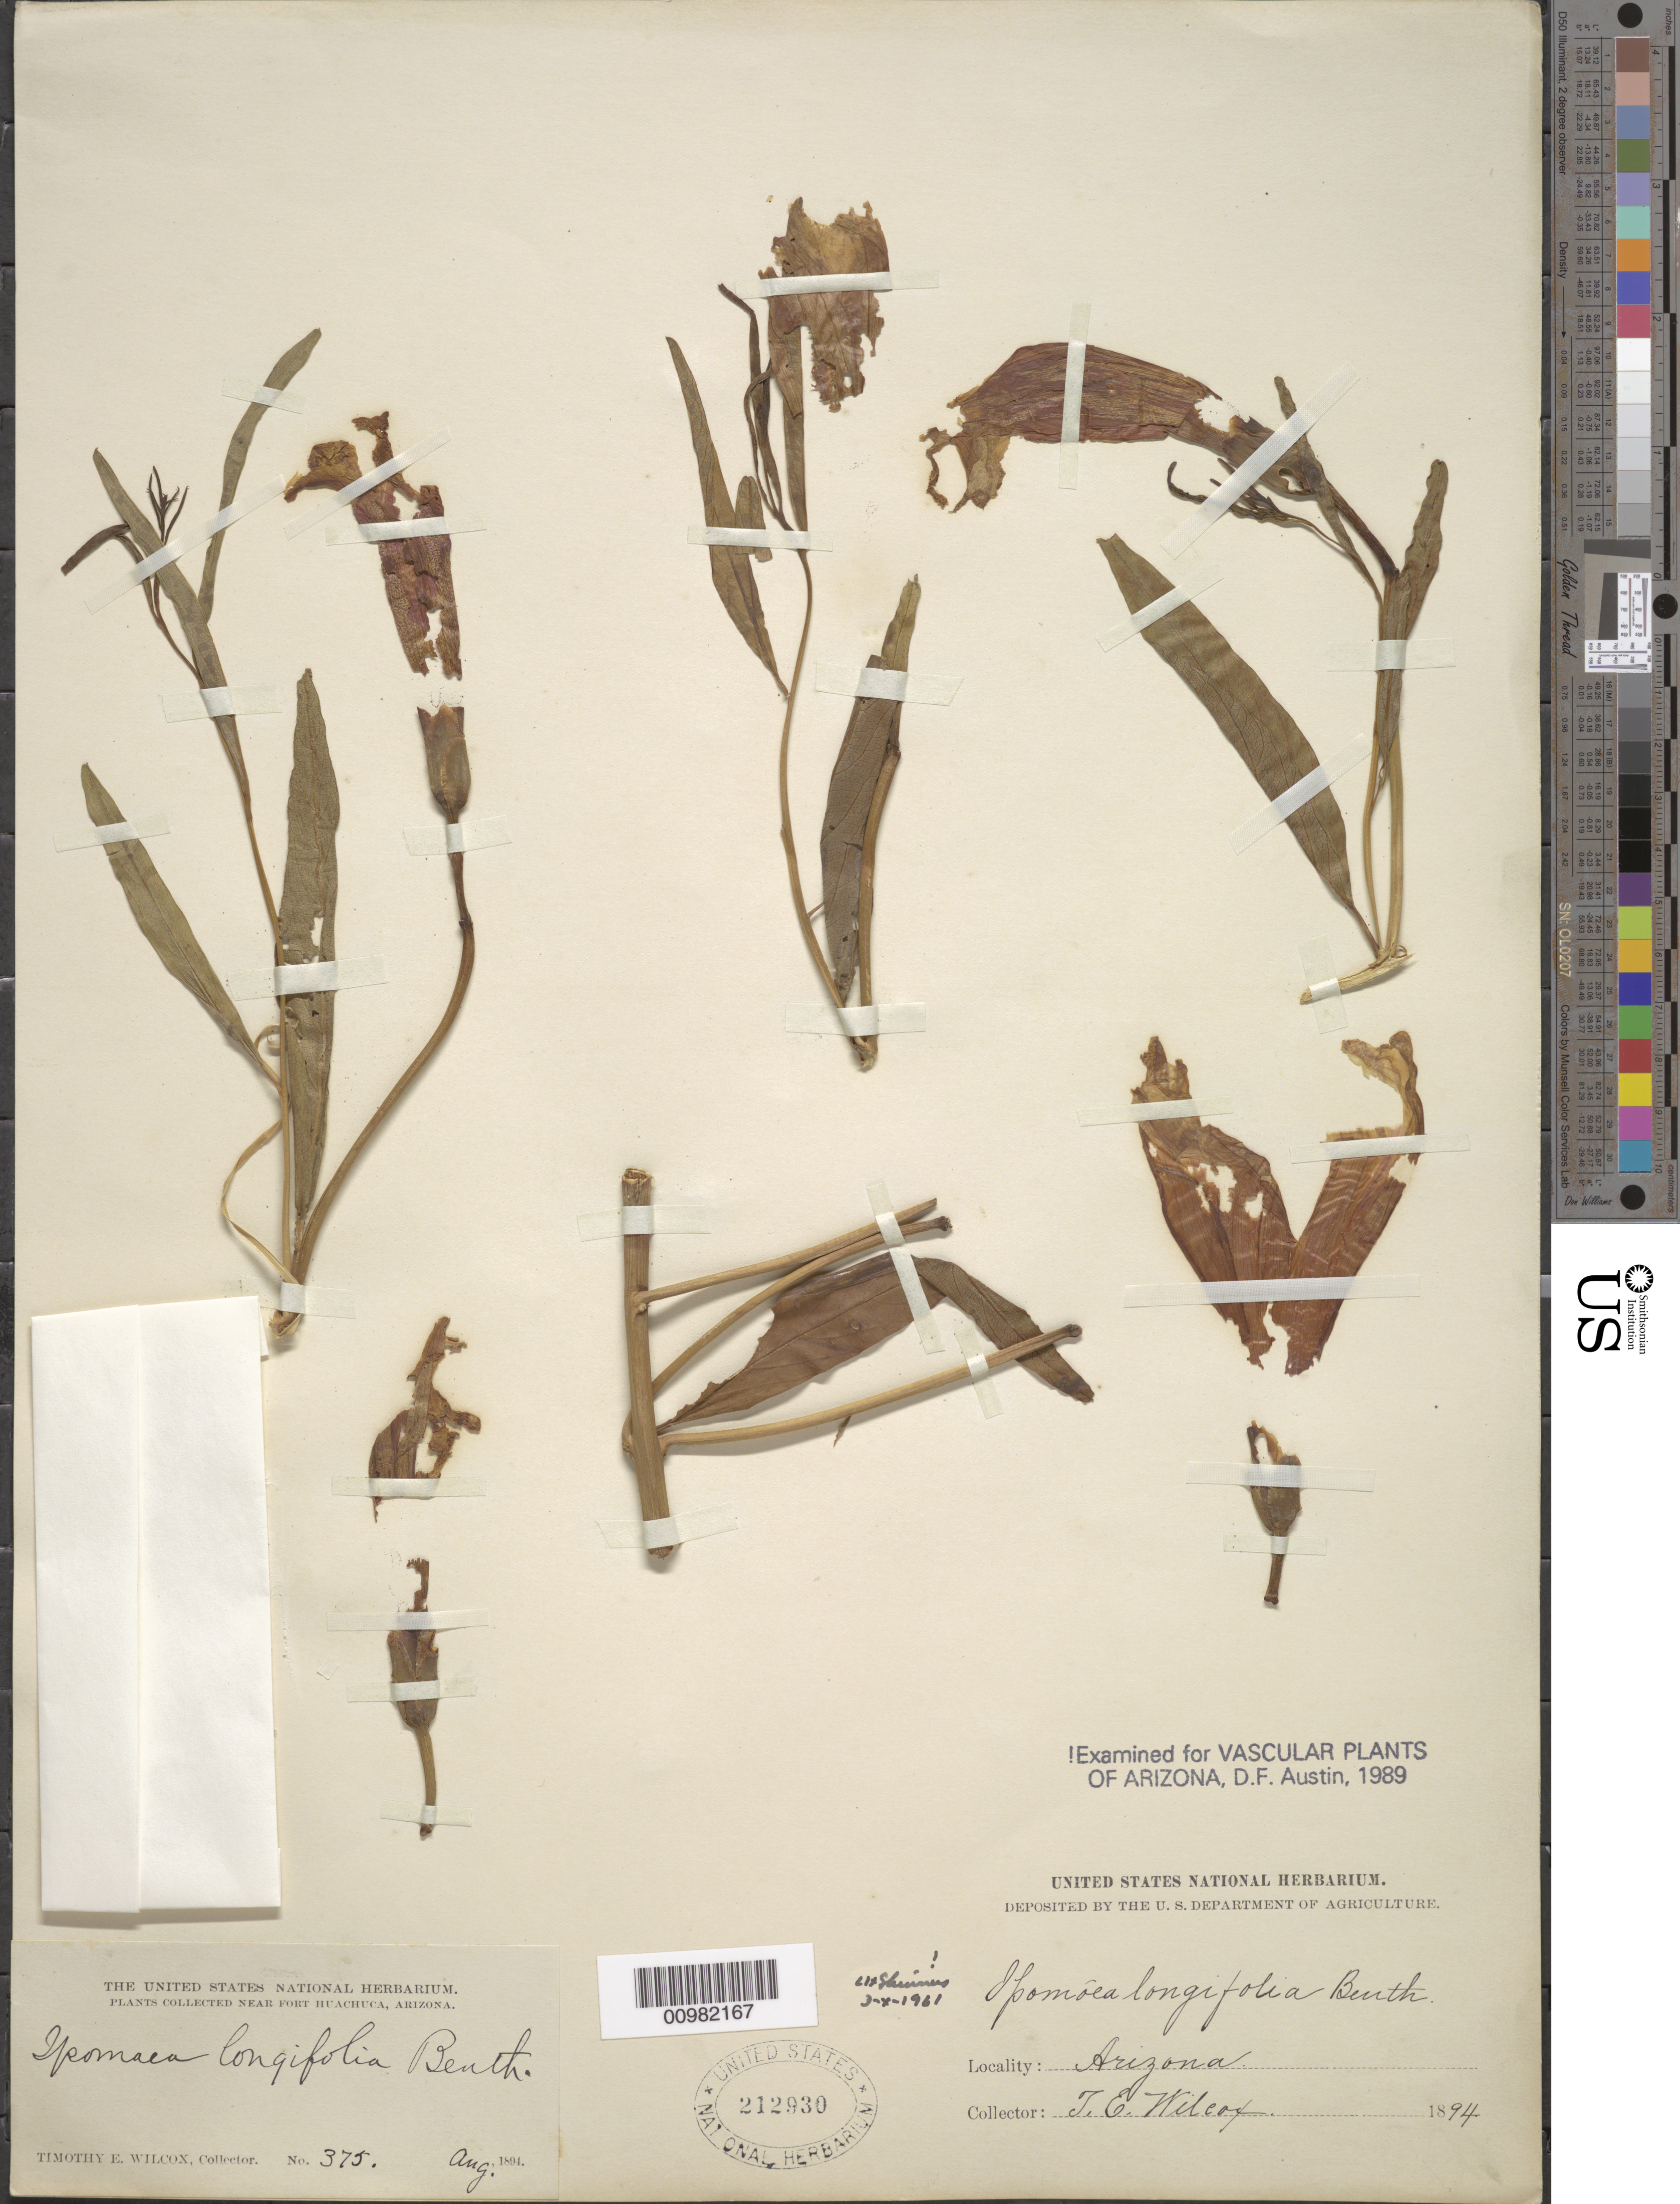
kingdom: Plantae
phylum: Tracheophyta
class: Magnoliopsida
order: Solanales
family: Convolvulaceae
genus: Ipomoea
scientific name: Ipomoea longifolia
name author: Benth.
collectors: T. E. Wilcox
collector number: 375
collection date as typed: Aug 1894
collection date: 1894-08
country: United States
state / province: Arizona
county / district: Cochise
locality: Near Fort Huachuca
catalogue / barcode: US 212930